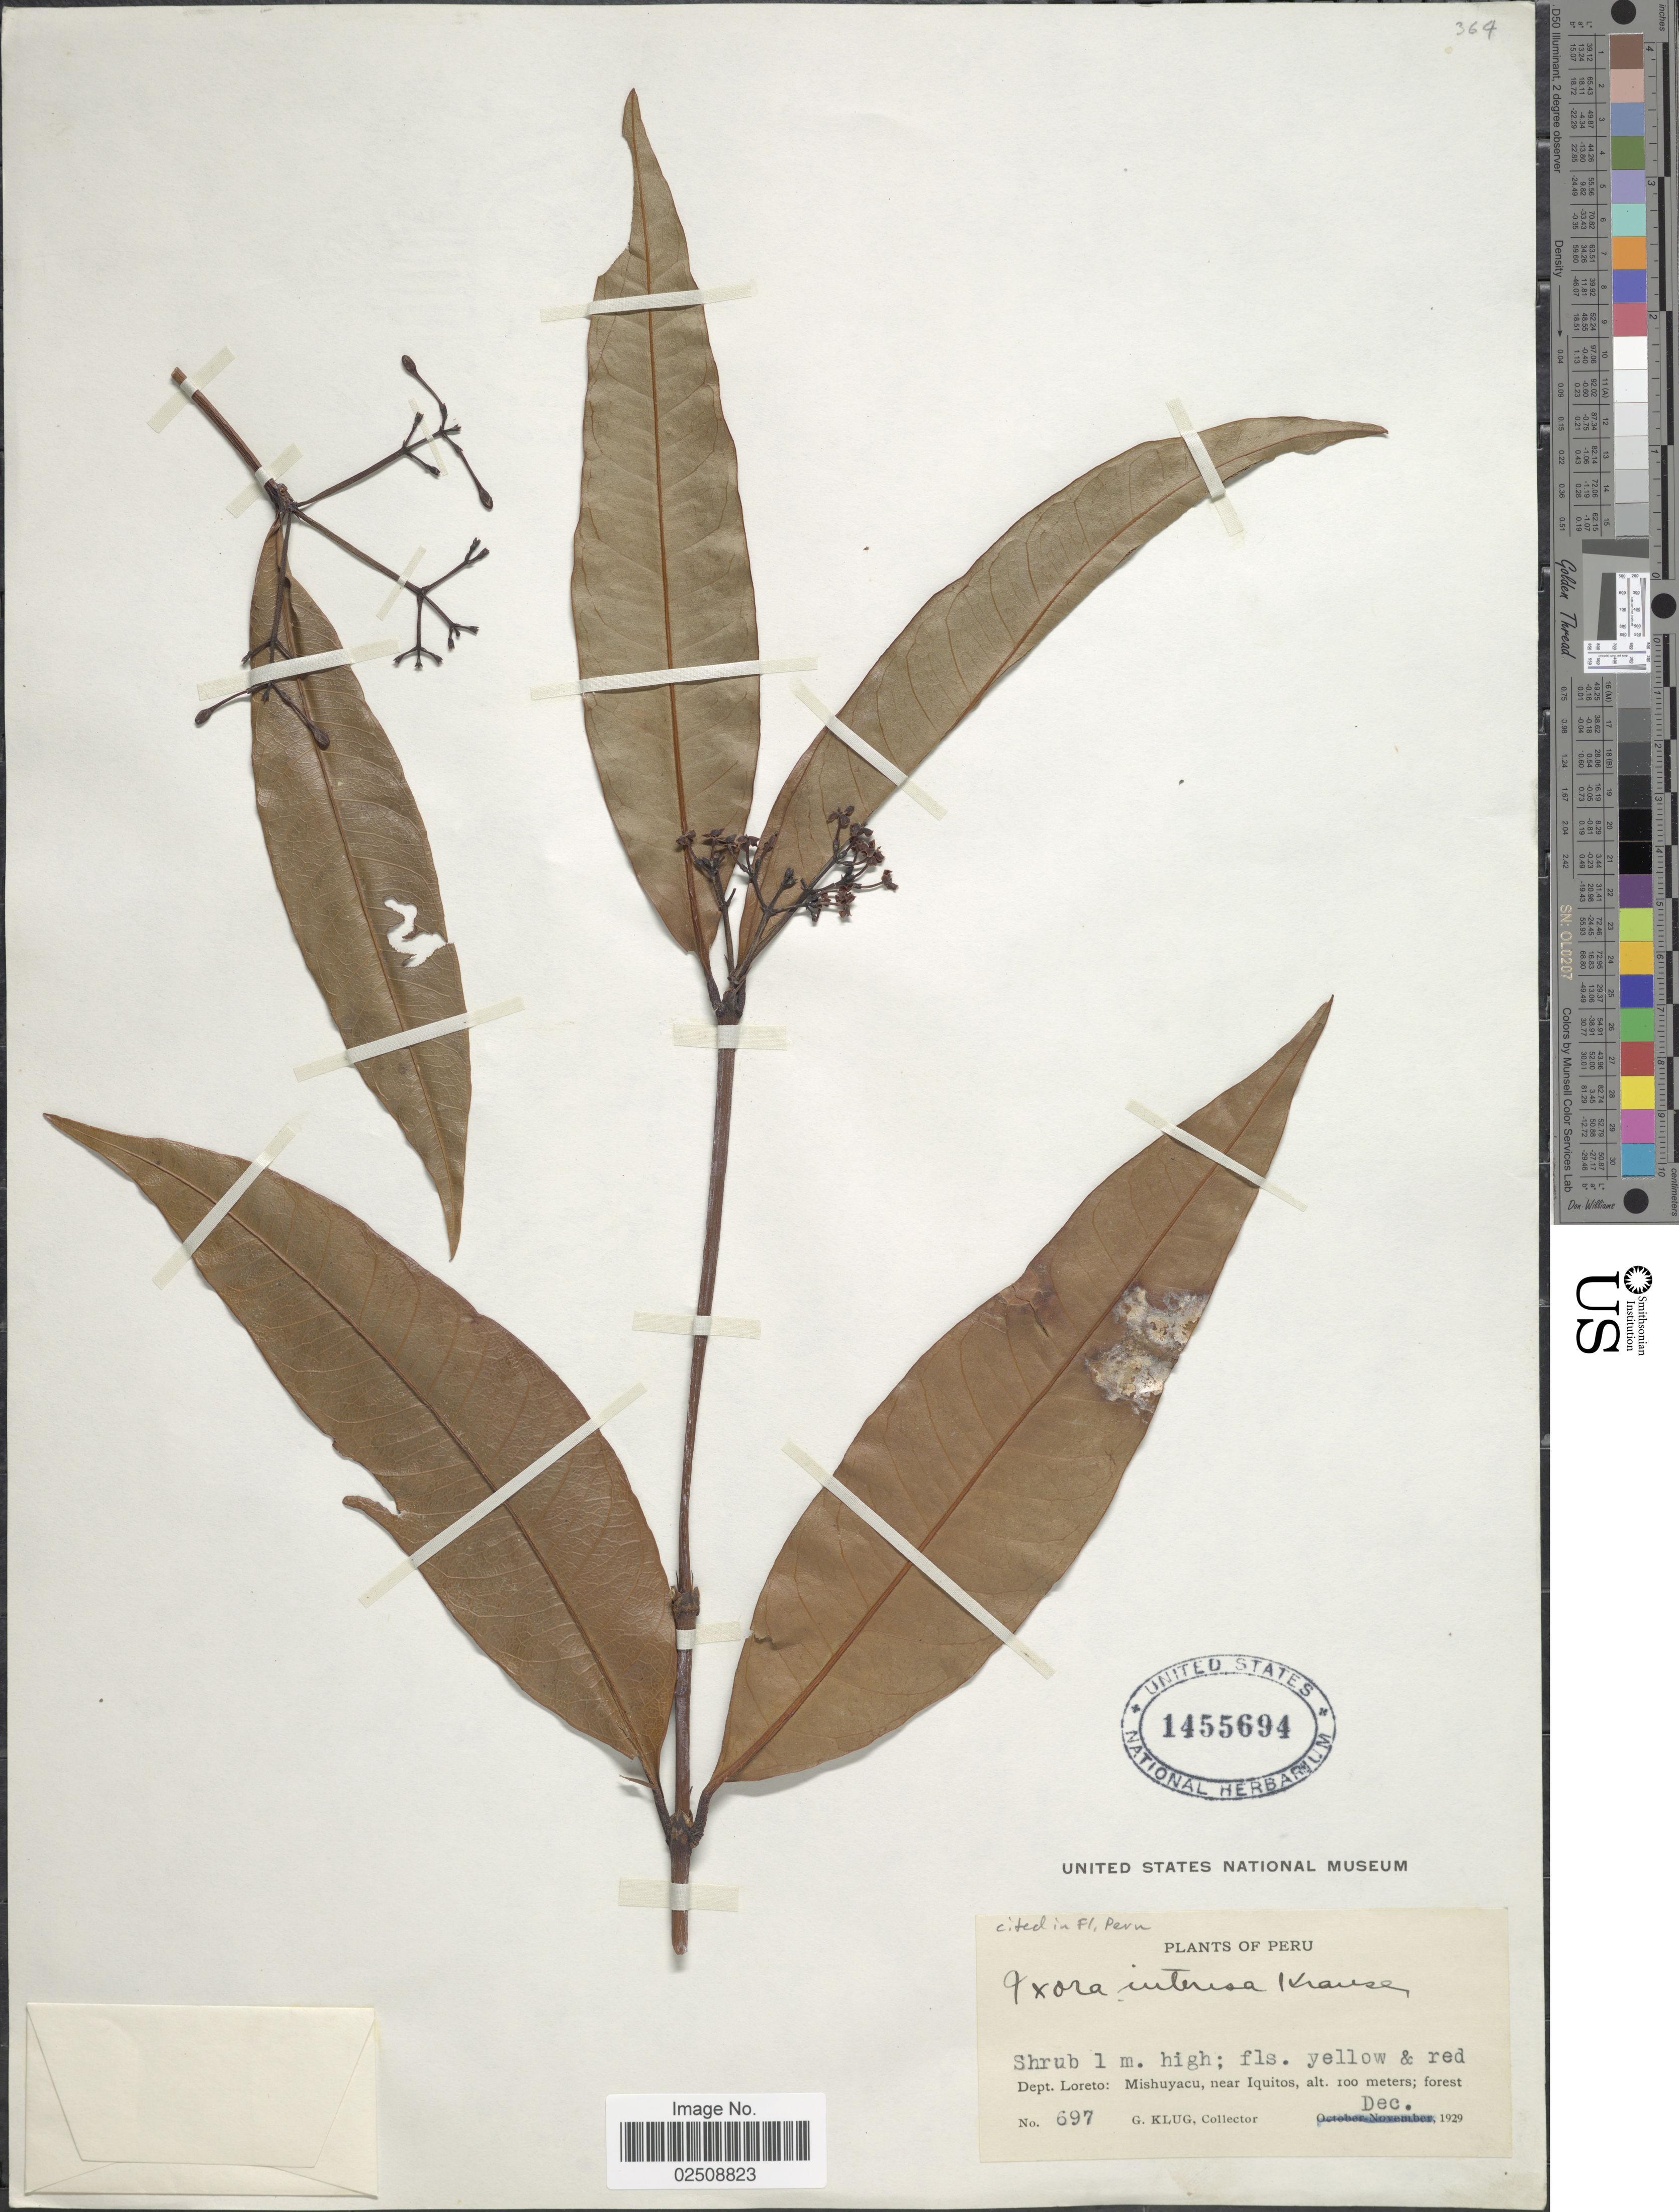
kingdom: Plantae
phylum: Tracheophyta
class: Magnoliopsida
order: Gentianales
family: Rubiaceae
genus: Ixora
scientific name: Ixora intensa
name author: K. Krause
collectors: G. Klug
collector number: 697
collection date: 1929-12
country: Peru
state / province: Loreto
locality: Dept. Loreto: Mishuyacu, near Iquitos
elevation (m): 100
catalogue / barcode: US 1455694